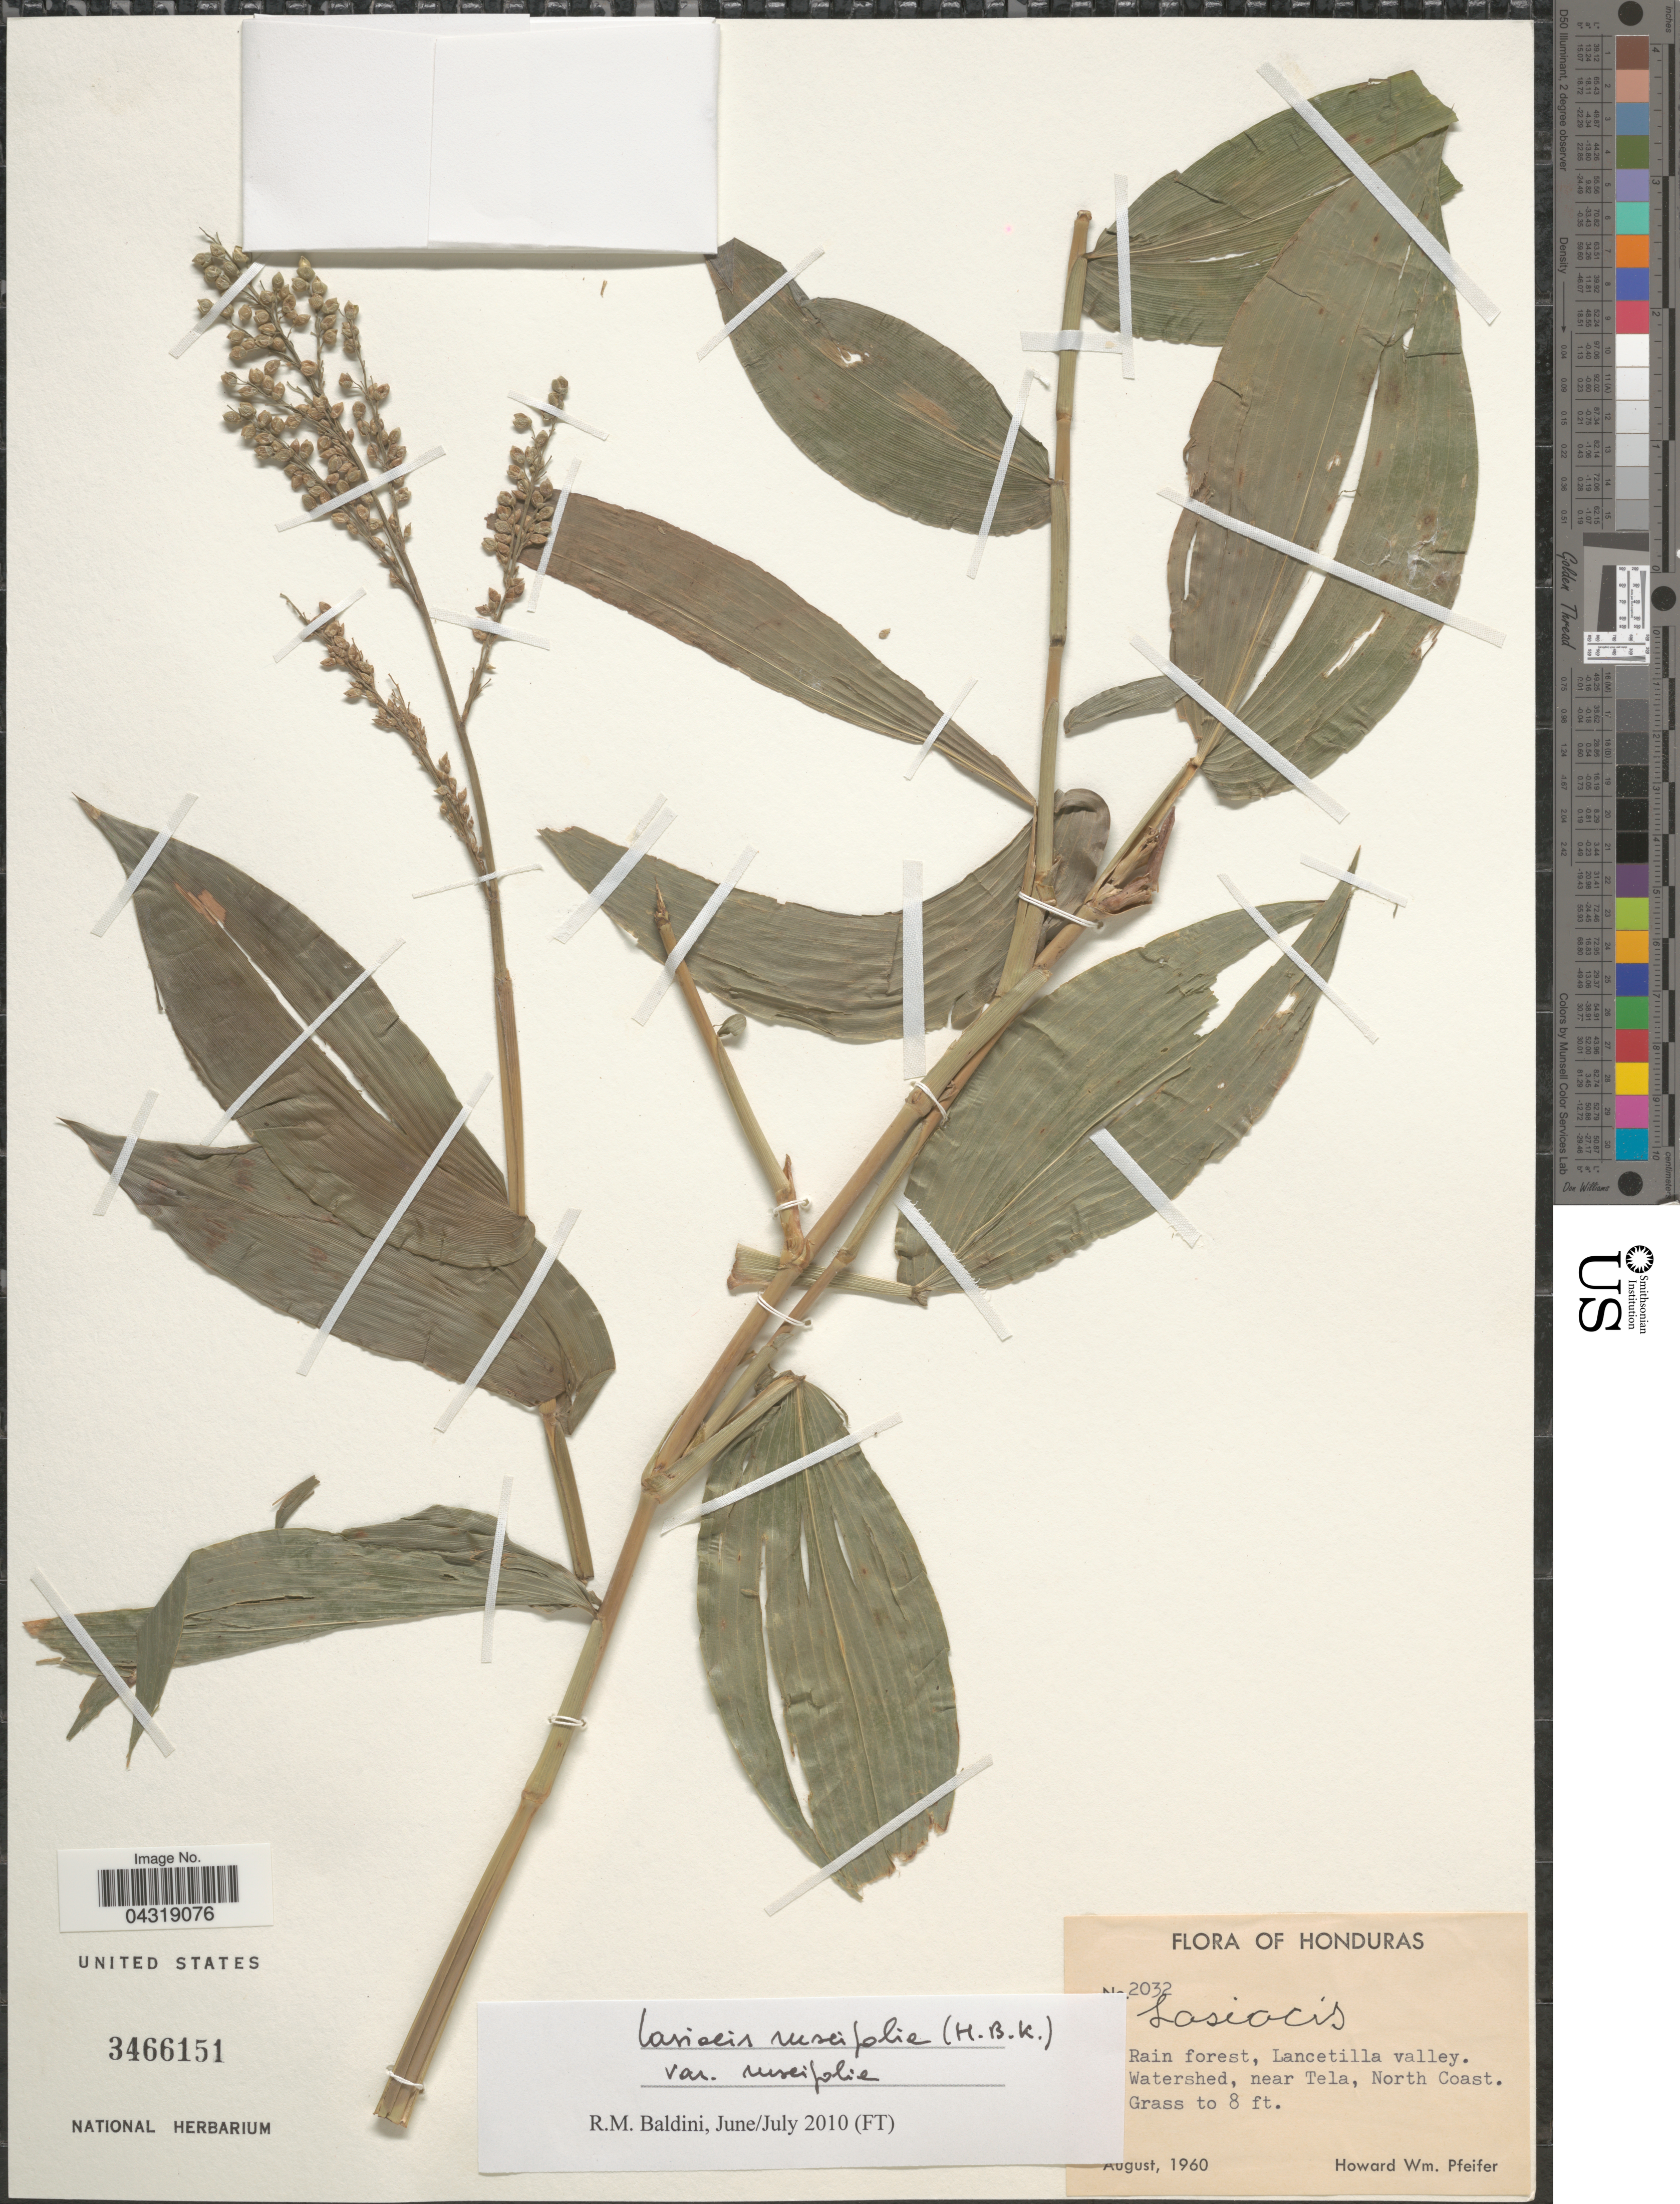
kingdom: Plantae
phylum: Tracheophyta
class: Liliopsida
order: Poales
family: Poaceae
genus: Lasiacis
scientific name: Lasiacis ruscifolia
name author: (Kunth) Hitchc.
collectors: H. W. Pfeifer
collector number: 2032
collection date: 1960-08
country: Honduras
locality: Rain forest, Lancetilla valley. Watershed, near Tela, North Coast.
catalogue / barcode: US 3466151